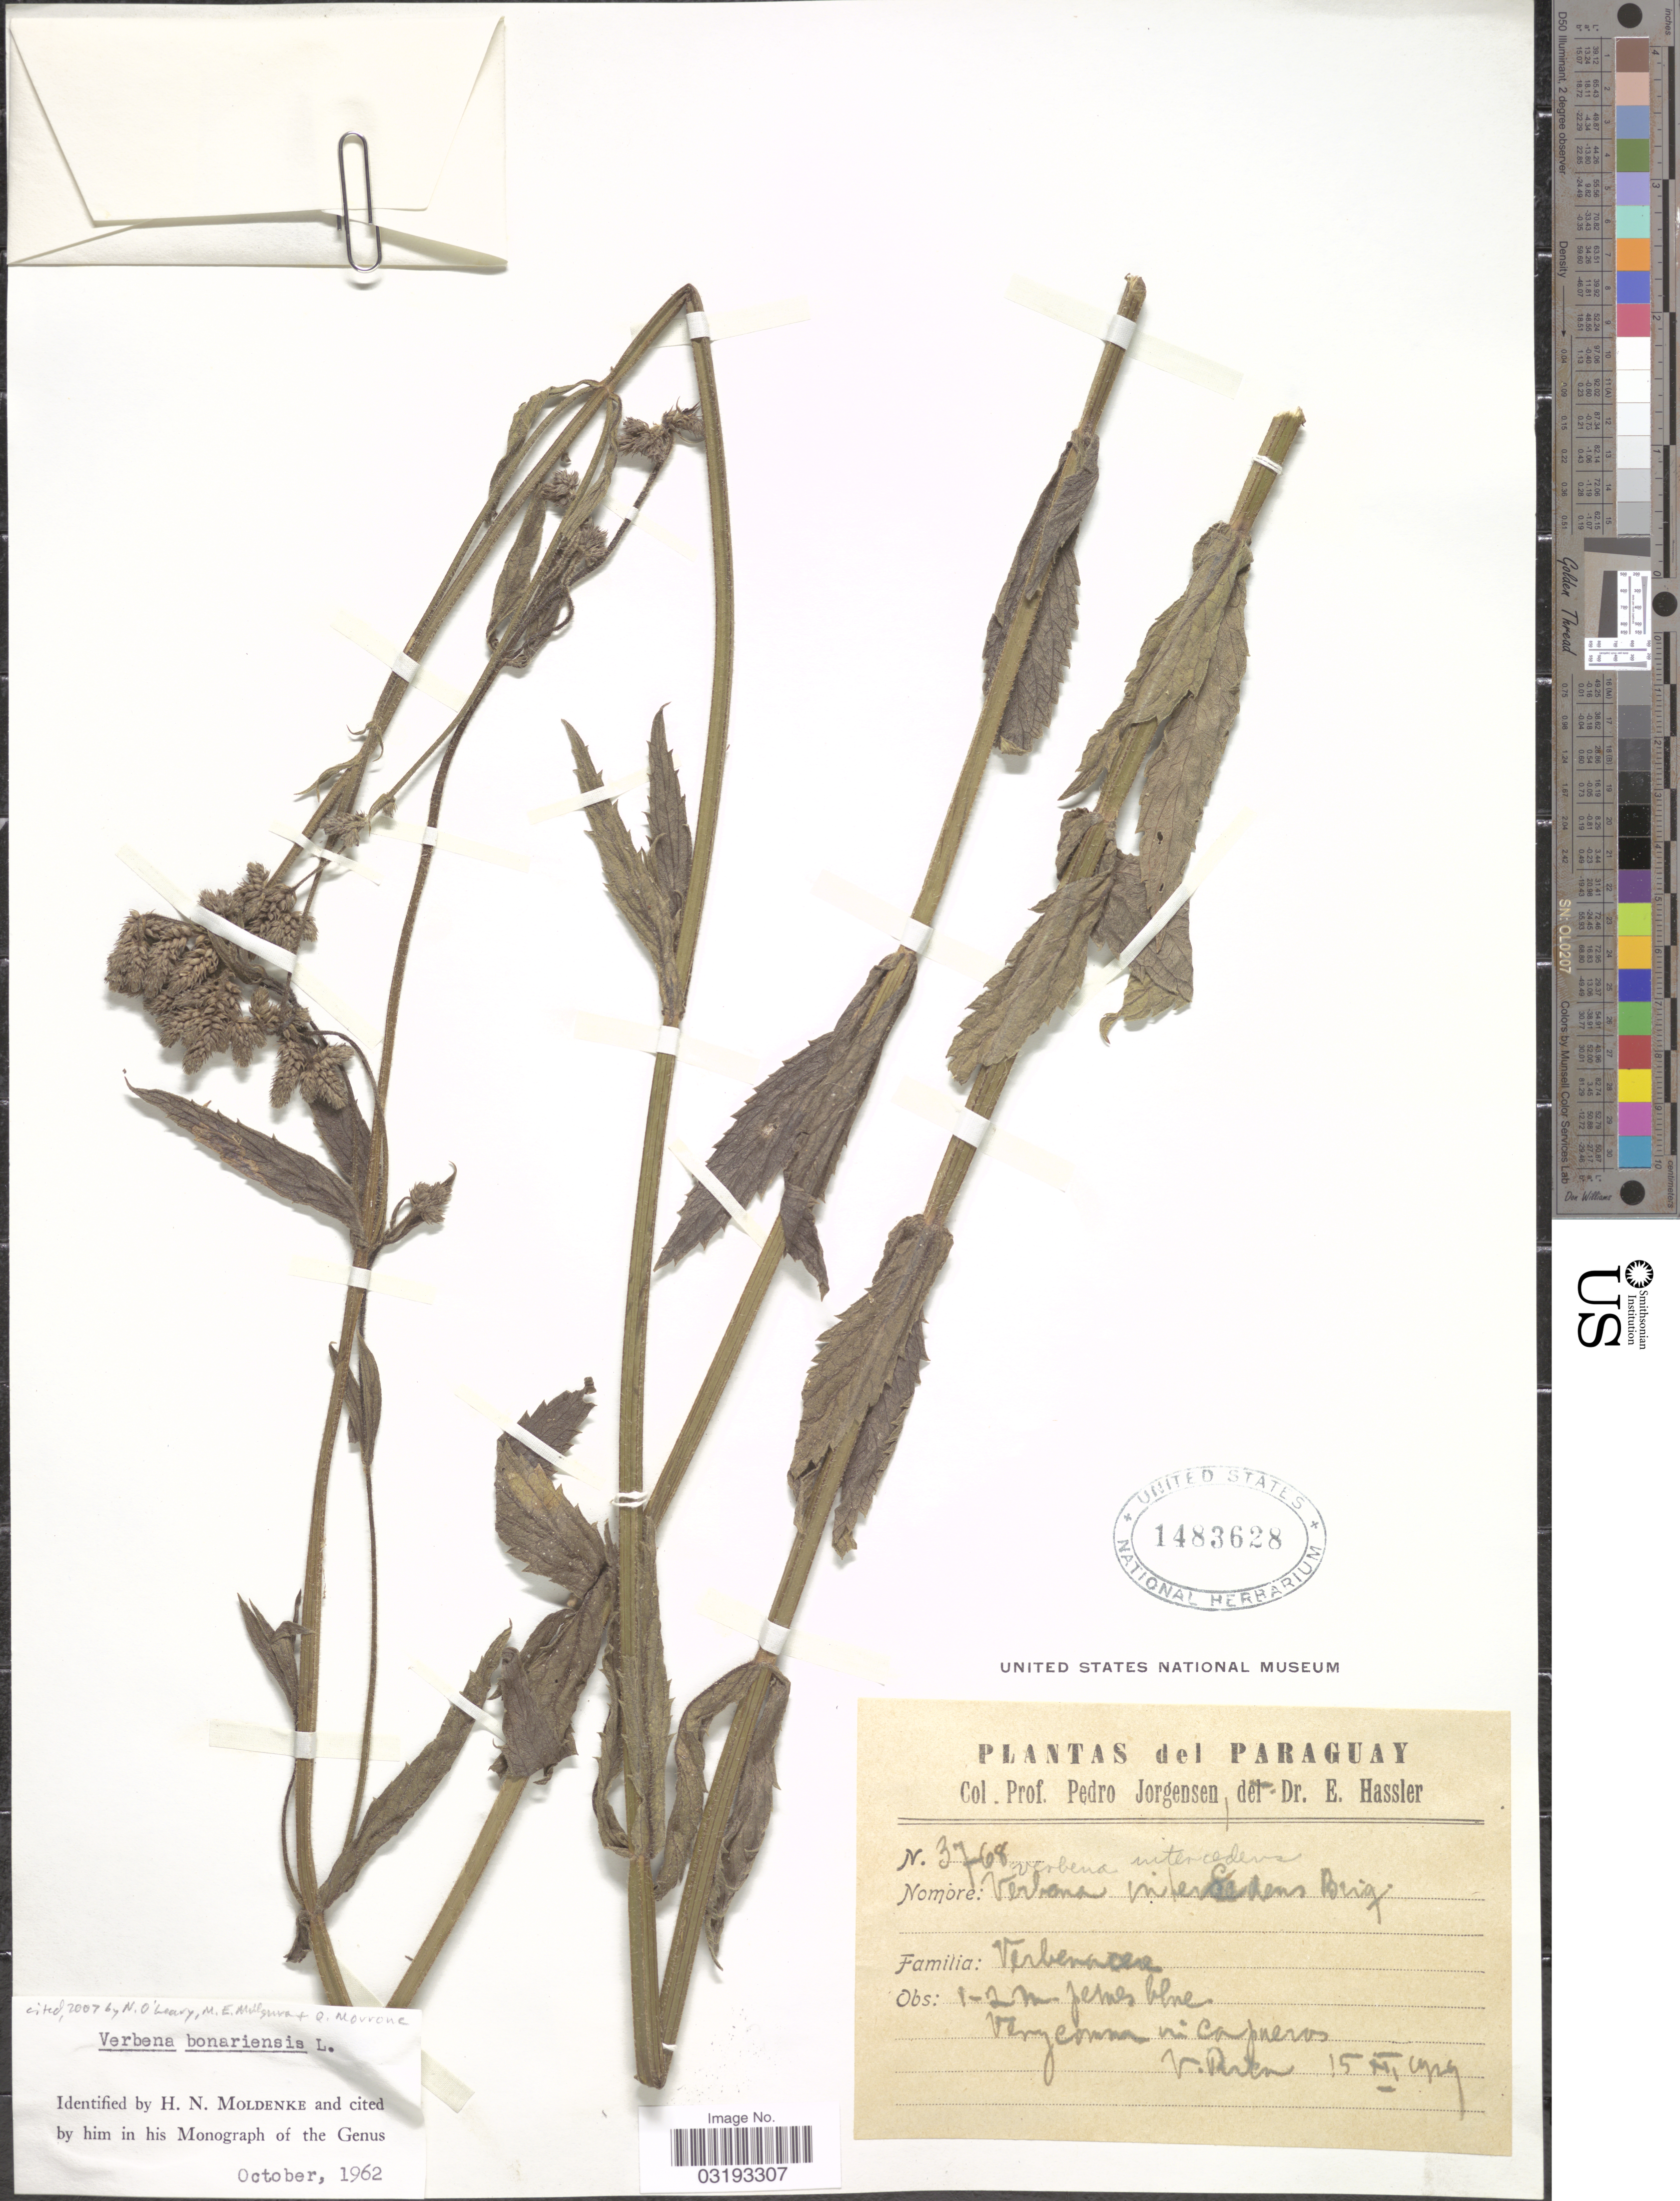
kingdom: Plantae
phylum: Tracheophyta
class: Magnoliopsida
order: Lamiales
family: Verbenaceae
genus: Verbena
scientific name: Verbena bonariensis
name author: L.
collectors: P. Jörgensen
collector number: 3768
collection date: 1929-12-15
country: Paraguay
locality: Capeneros. V. Rica.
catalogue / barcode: US 1483628